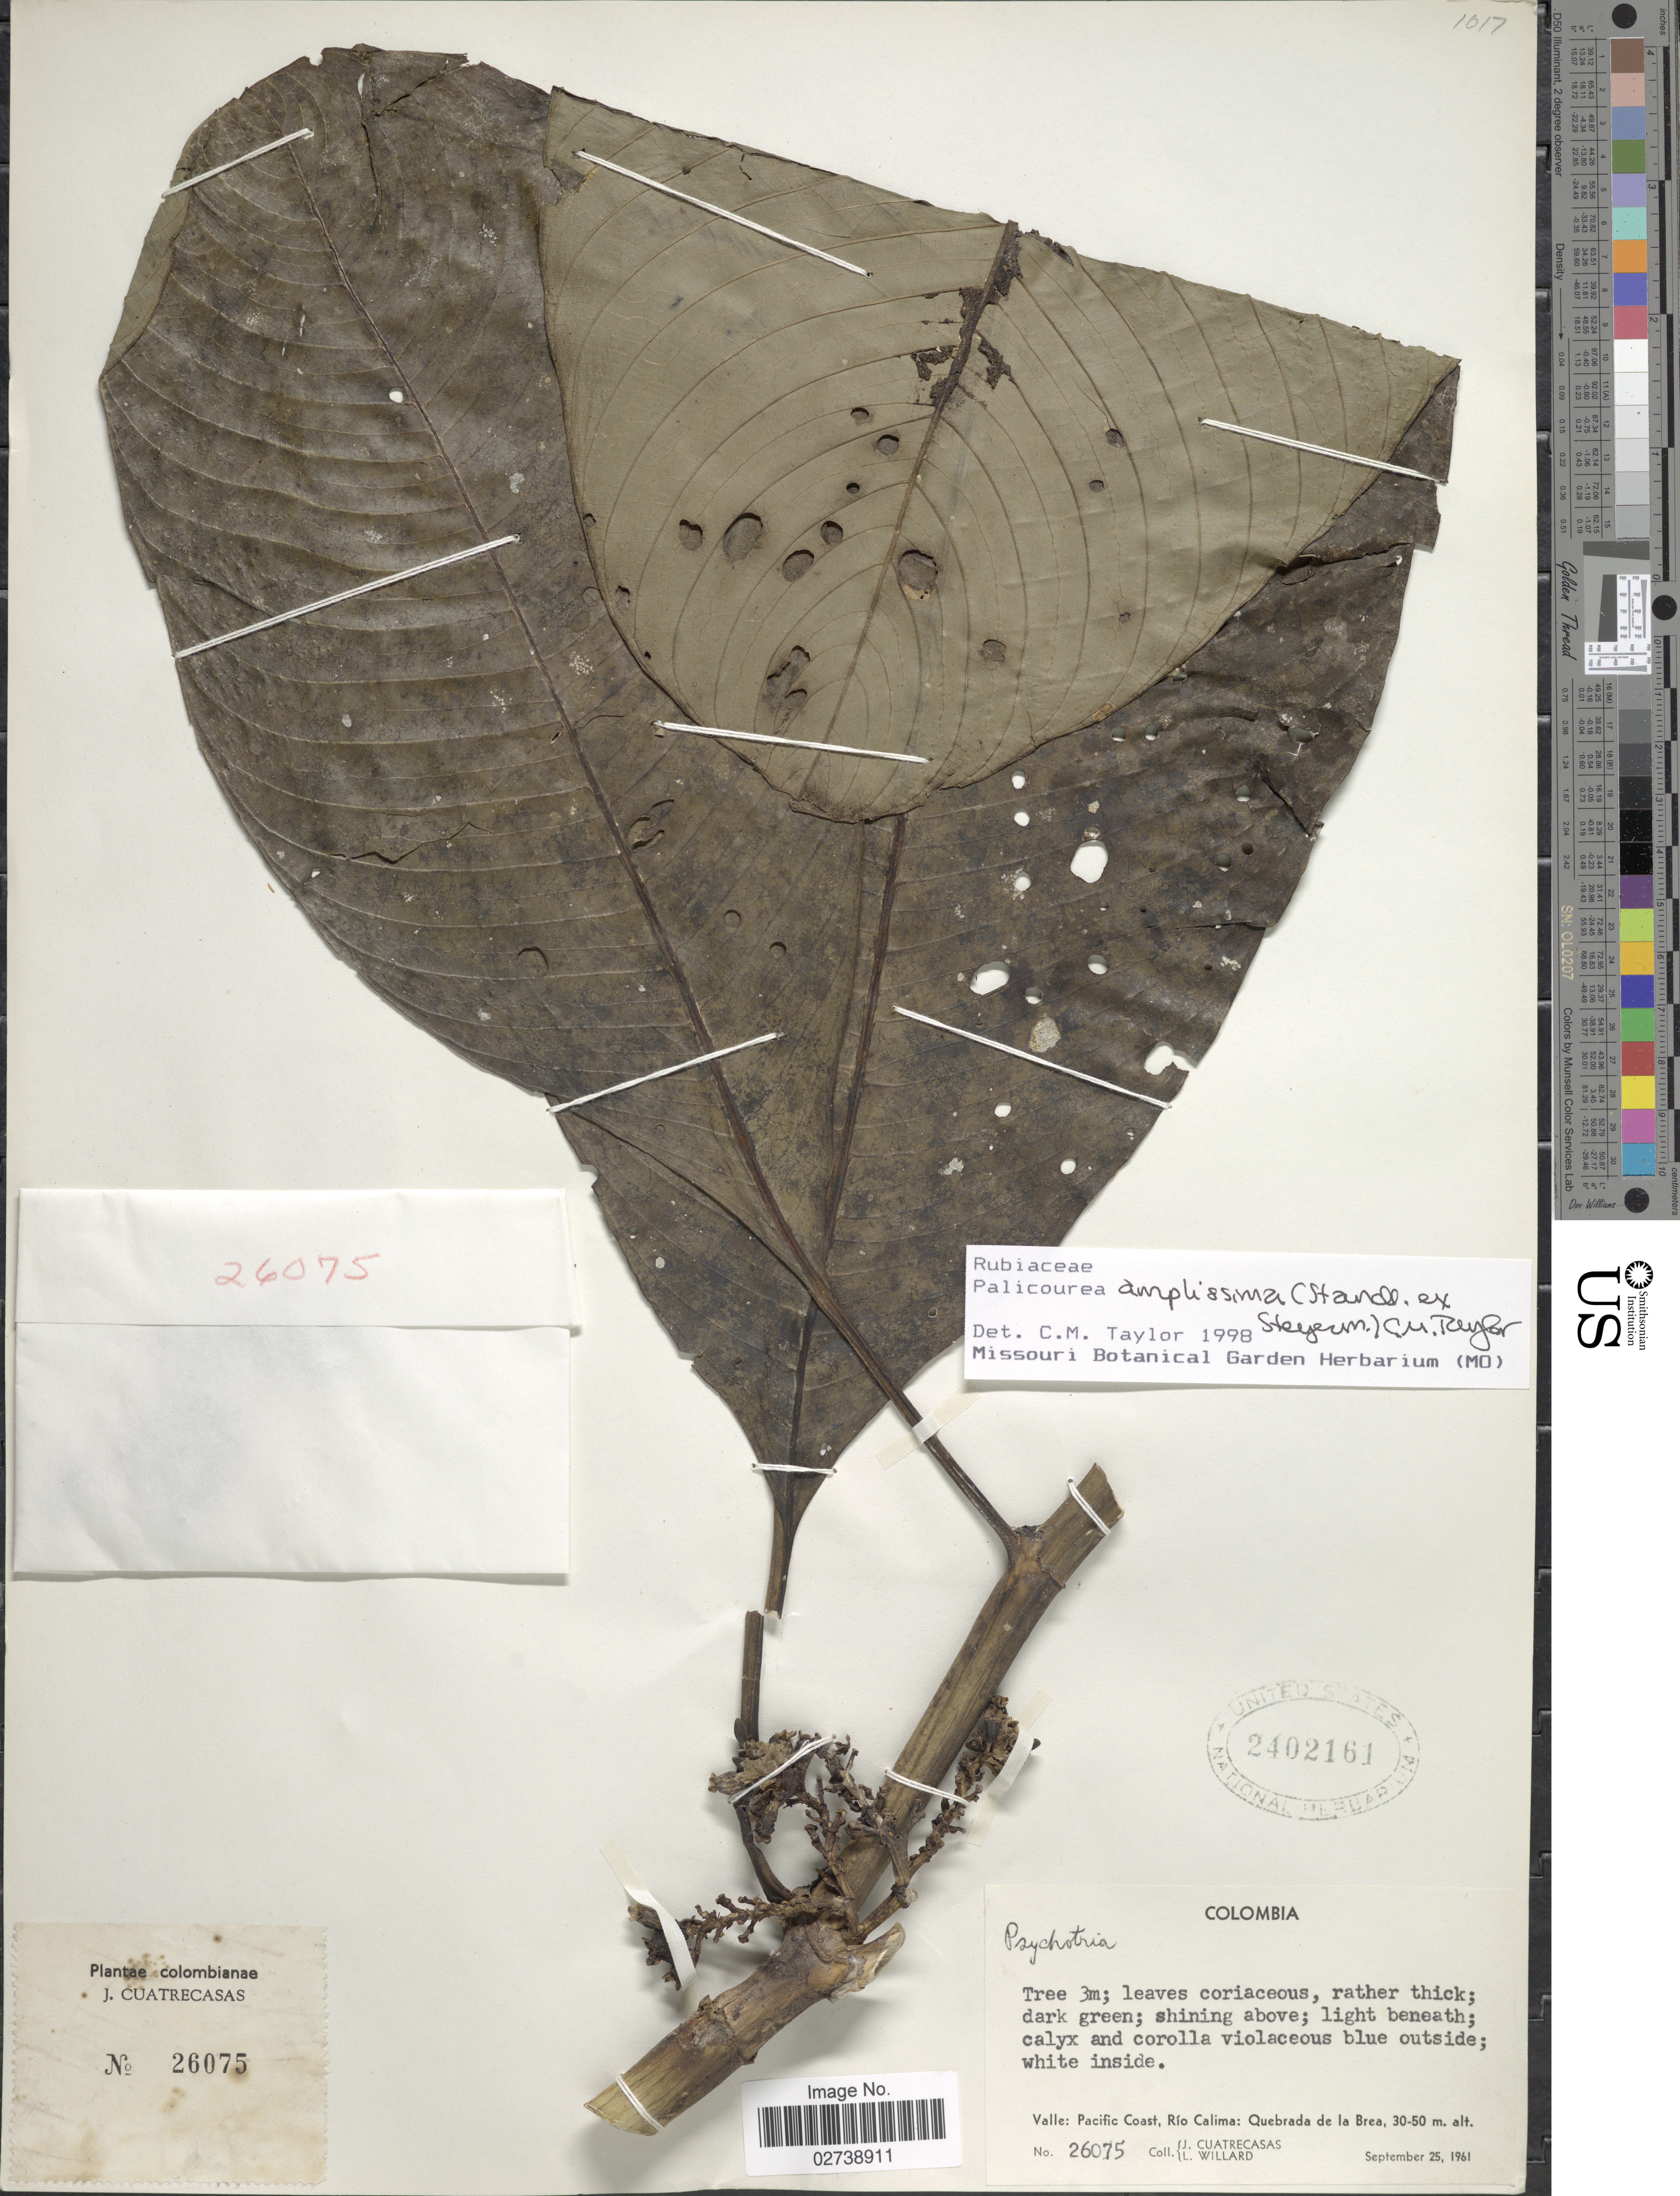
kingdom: Plantae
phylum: Tracheophyta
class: Magnoliopsida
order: Gentianales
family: Rubiaceae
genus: Palicourea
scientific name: Palicourea amplissima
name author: (Standl. ex Steyerm.) C.M. Taylor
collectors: J. Cuatrecasas & L. Willard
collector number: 26075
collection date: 1961-09-25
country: Colombia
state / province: Valle del Cauca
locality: Valle: Pacific Coast, Rio Calima: Quebrada de la Brea.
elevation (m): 30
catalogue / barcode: US 2402161